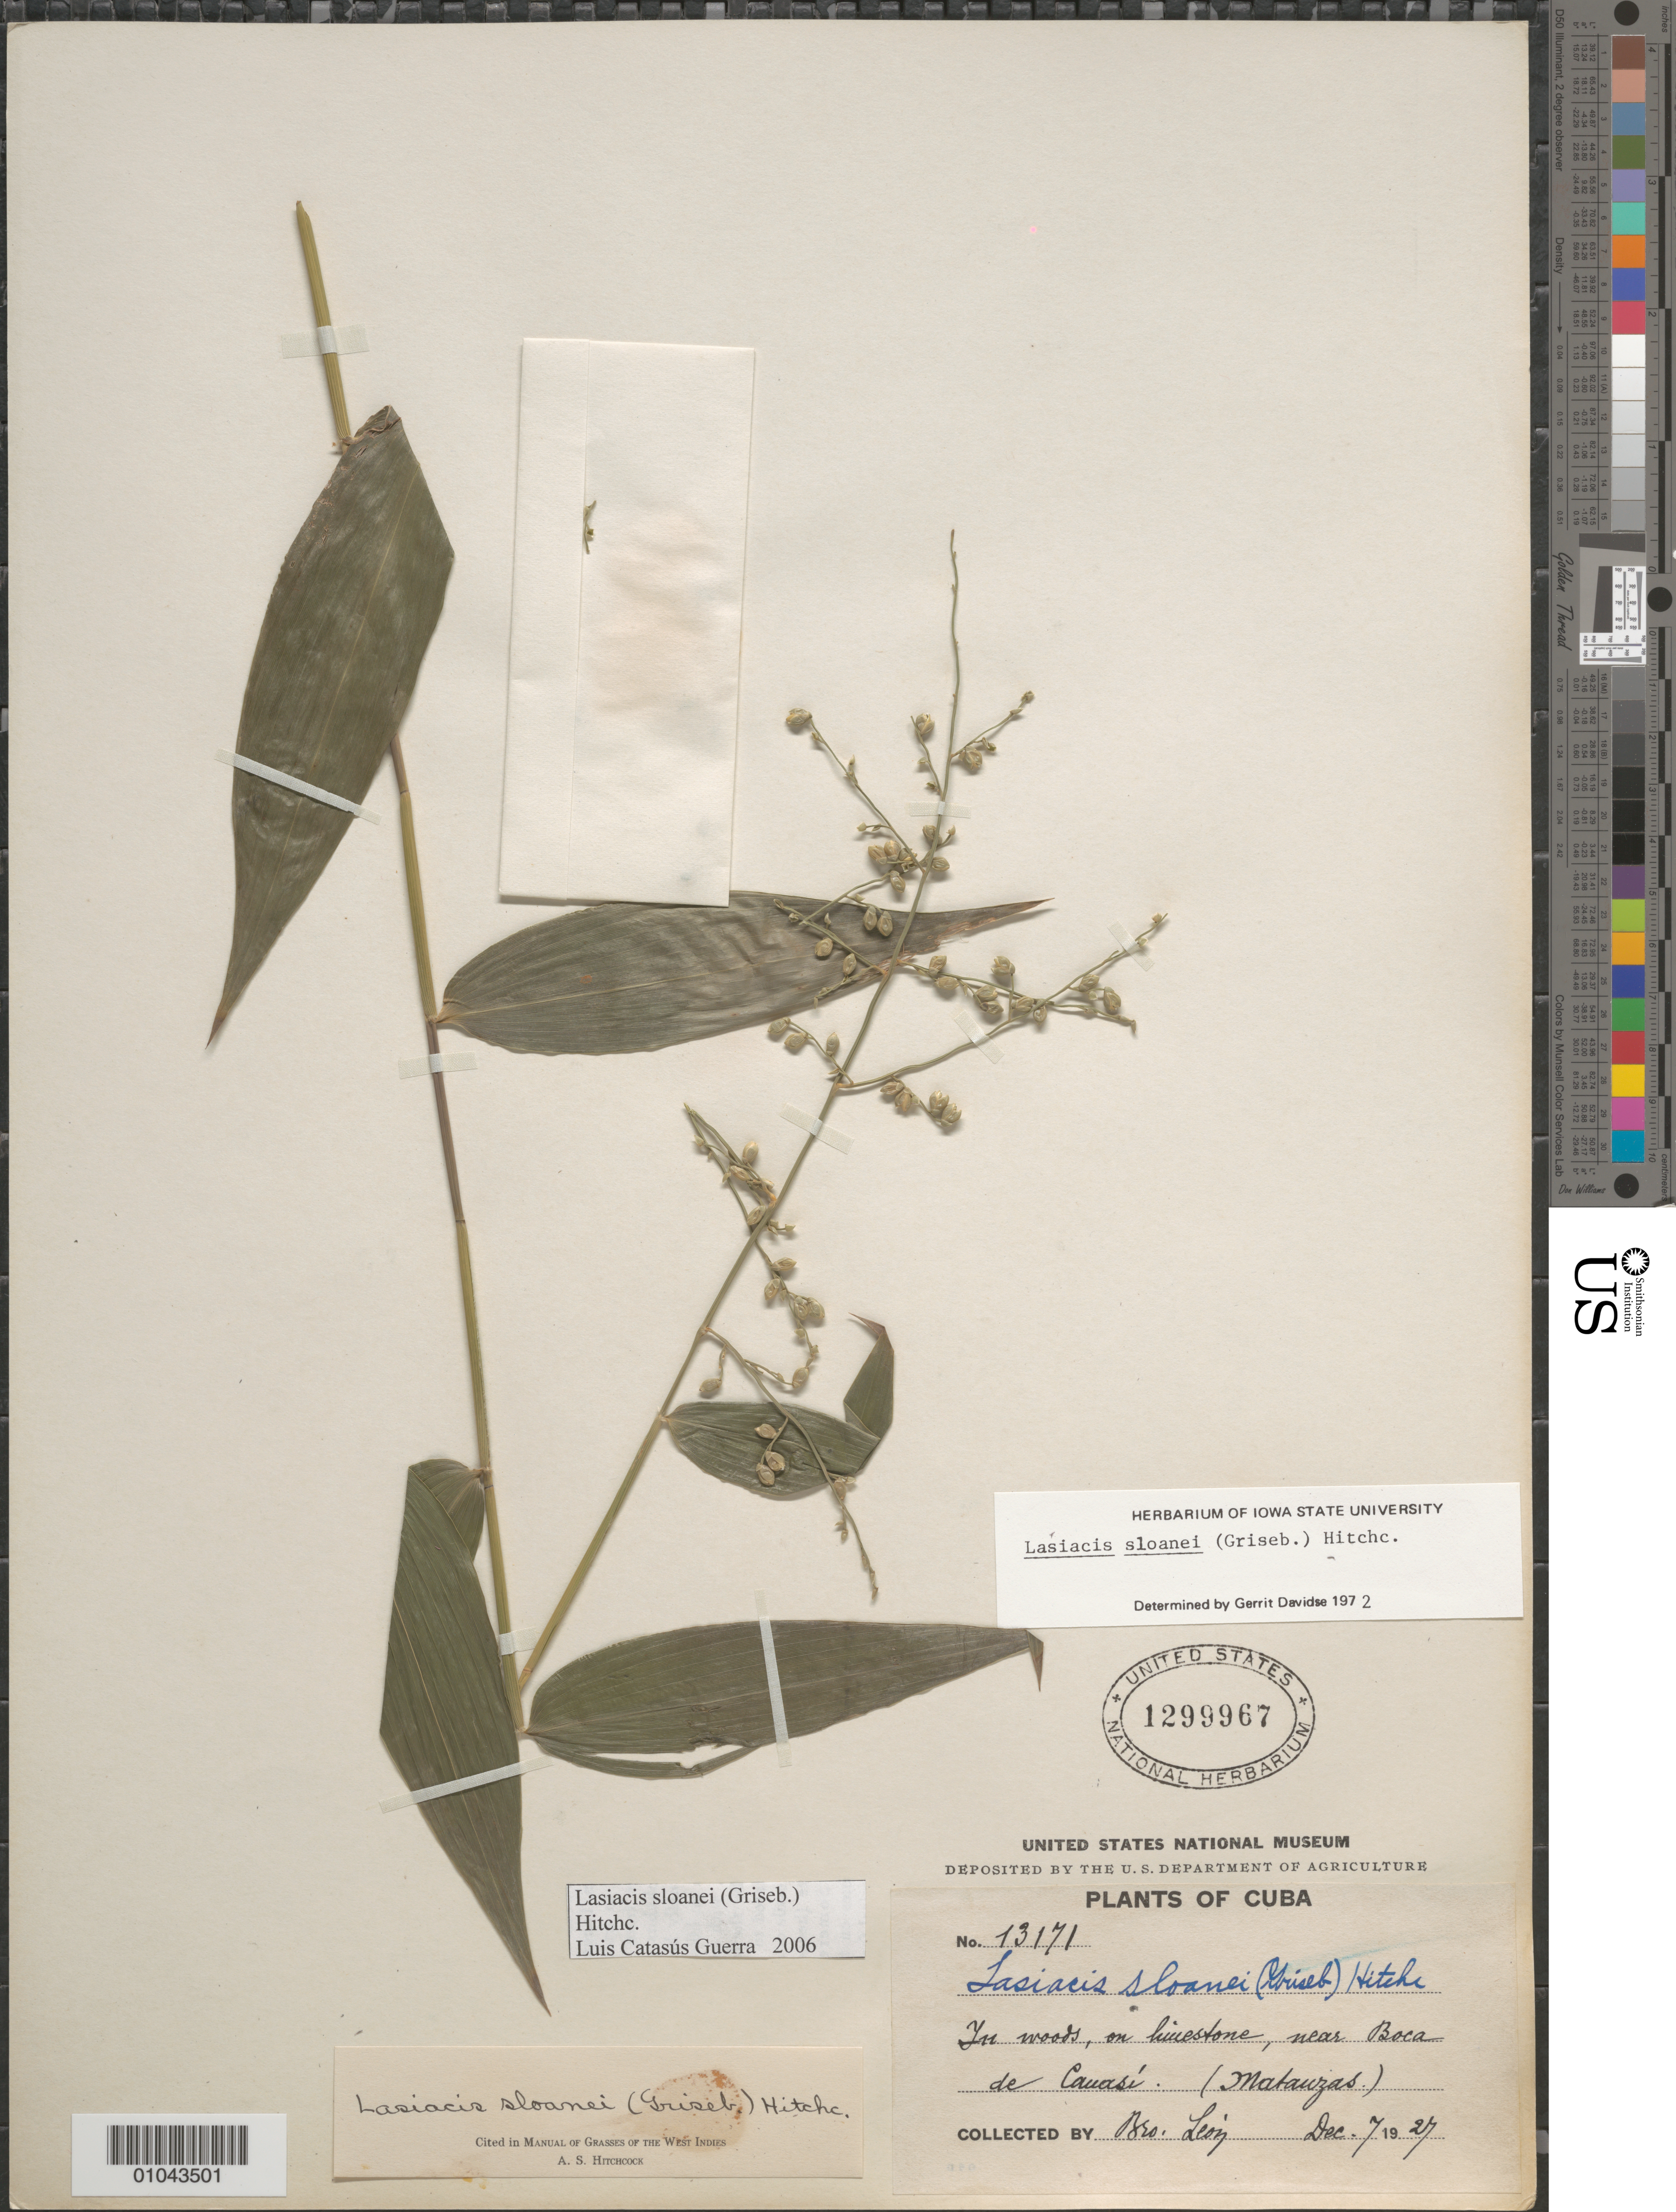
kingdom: Plantae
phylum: Tracheophyta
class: Liliopsida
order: Poales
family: Poaceae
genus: Lasiacis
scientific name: Lasiacis sloanei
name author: (Griseb.) Hitchc.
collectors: Bro. León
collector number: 13171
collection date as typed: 07 Dec 1927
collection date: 1927-12-07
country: Cuba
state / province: Matanzas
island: Cuba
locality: Near Boca de Canas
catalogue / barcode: US 1299967